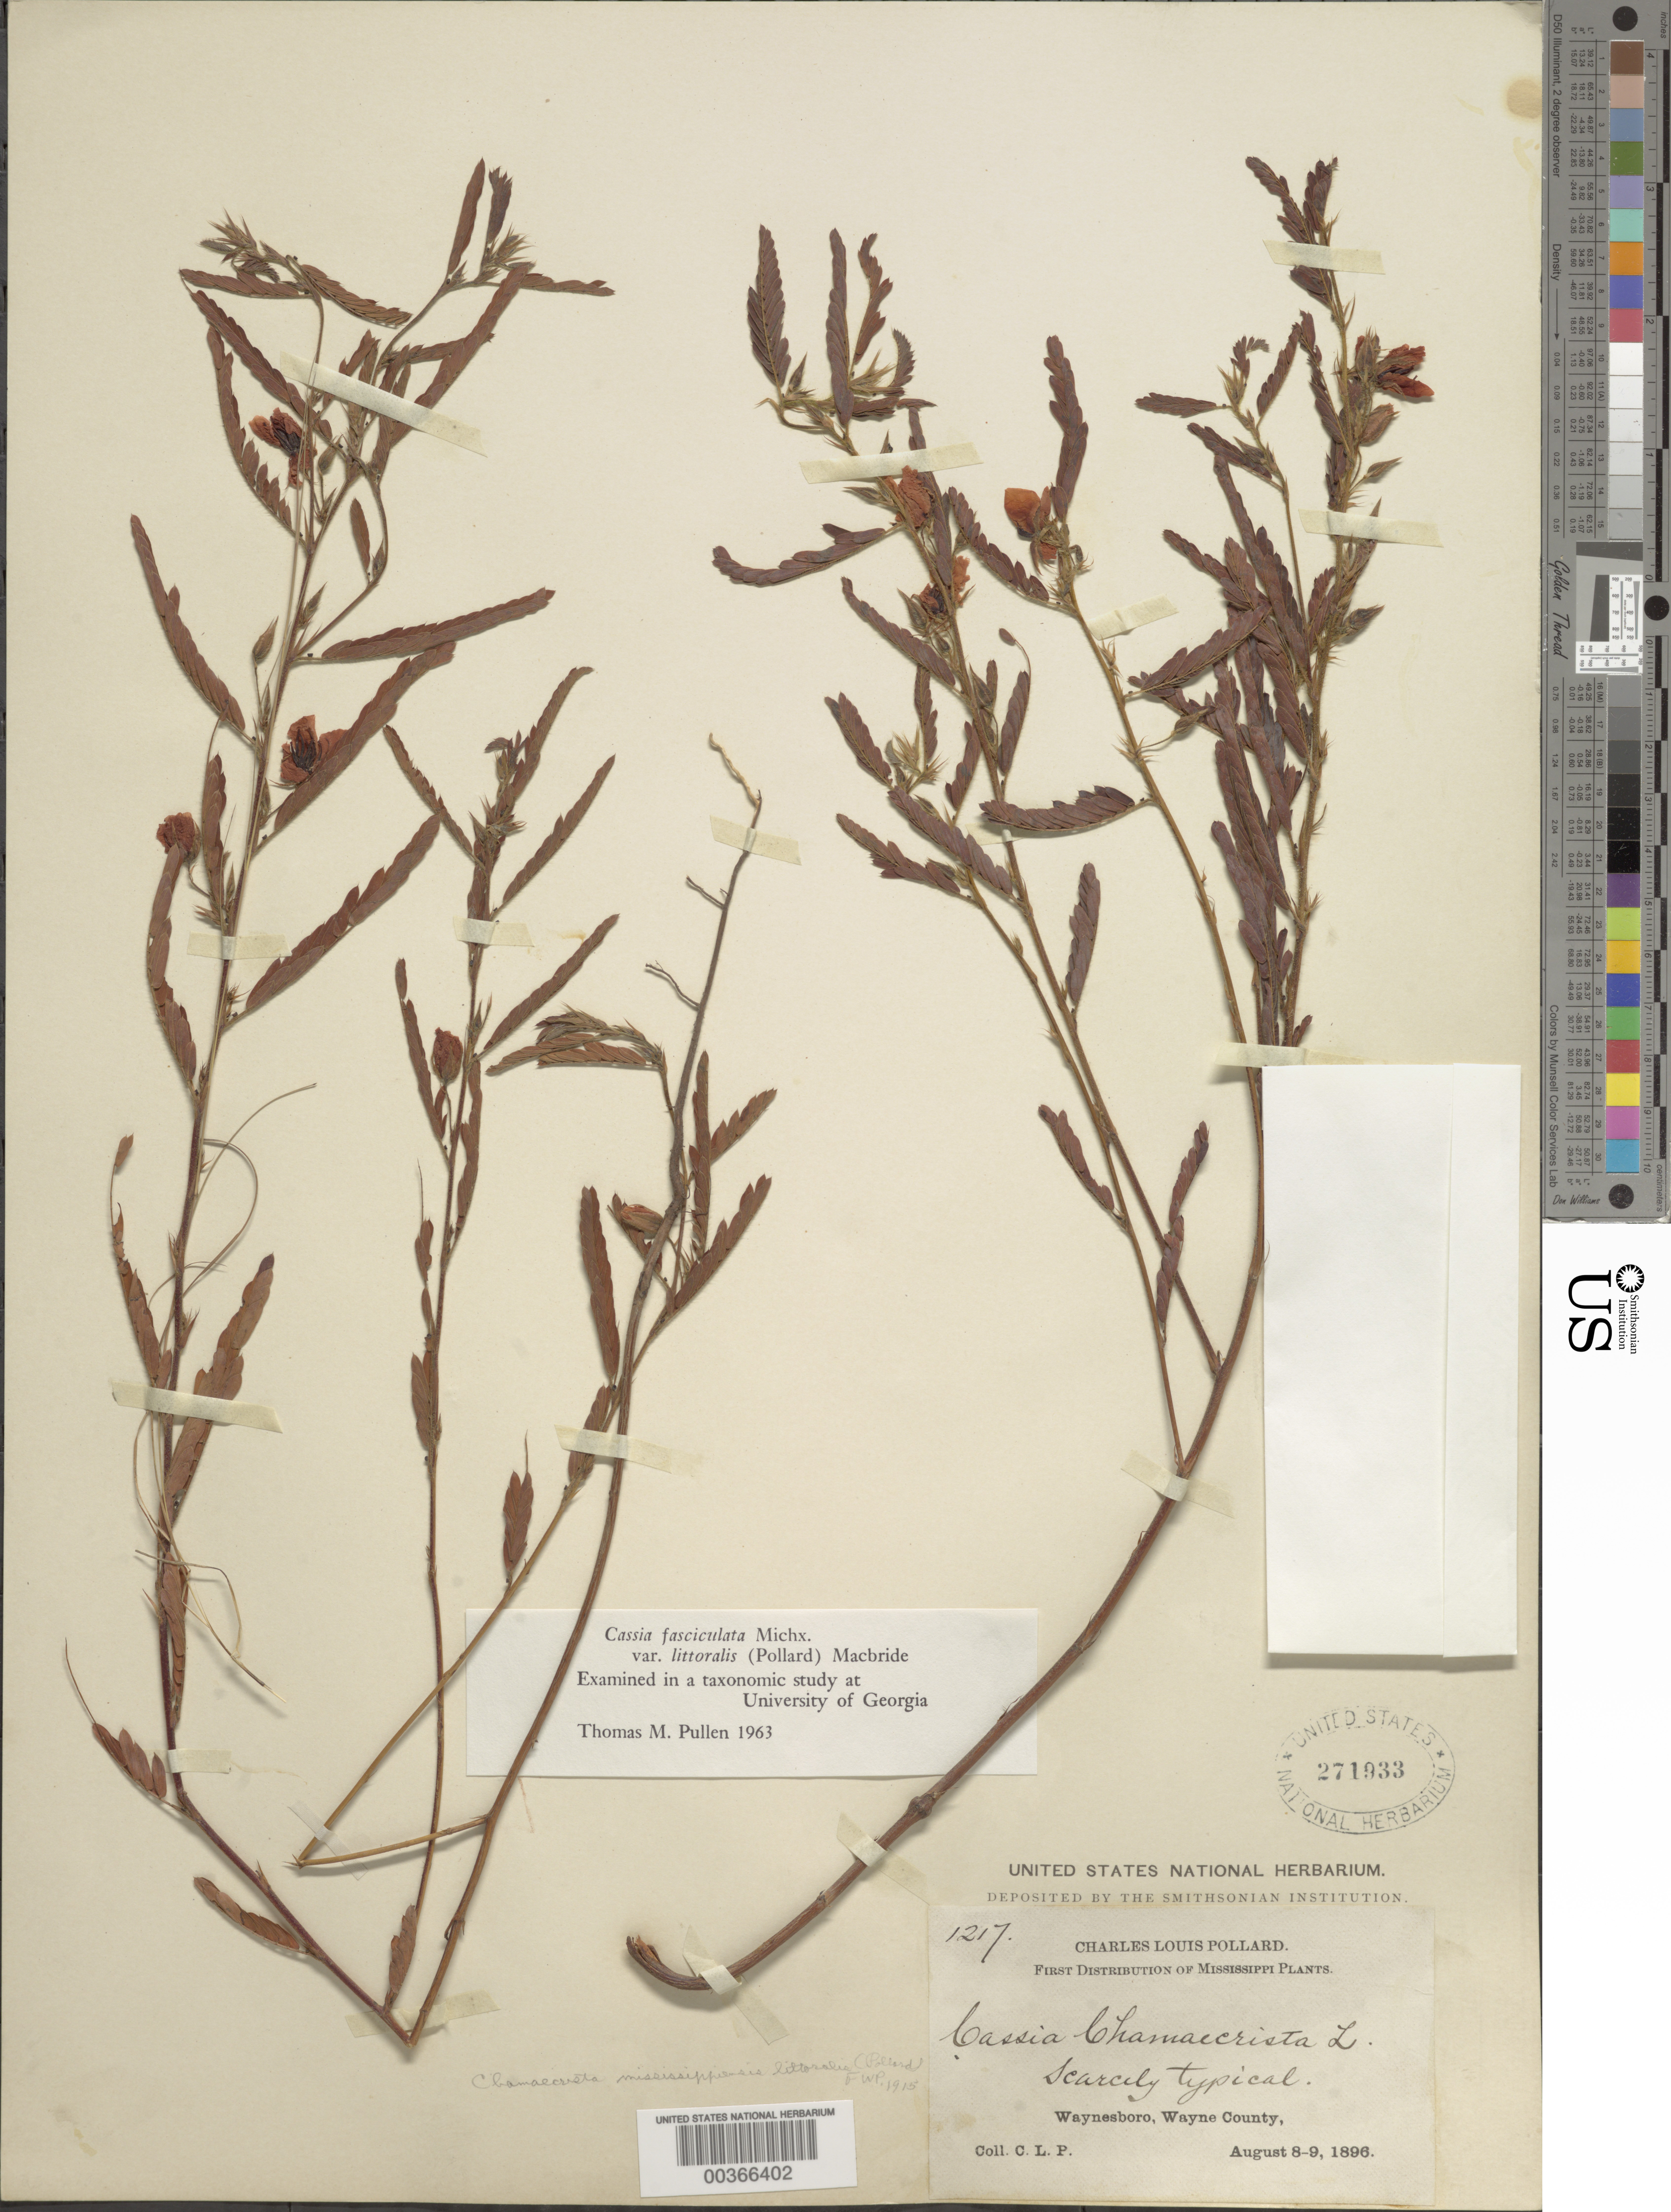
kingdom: Plantae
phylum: Tracheophyta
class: Magnoliopsida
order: Fabales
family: Fabaceae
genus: Chamaecrista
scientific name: Chamaecrista fasciculata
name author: (Michx.) Greene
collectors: C. L. Pollard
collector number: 1217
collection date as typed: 08 Aug 1896 to 09 Aug 1896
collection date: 1896-08-08/1896-08-09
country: United States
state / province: Mississippi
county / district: Wayne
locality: Waynesboro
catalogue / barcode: US 271933